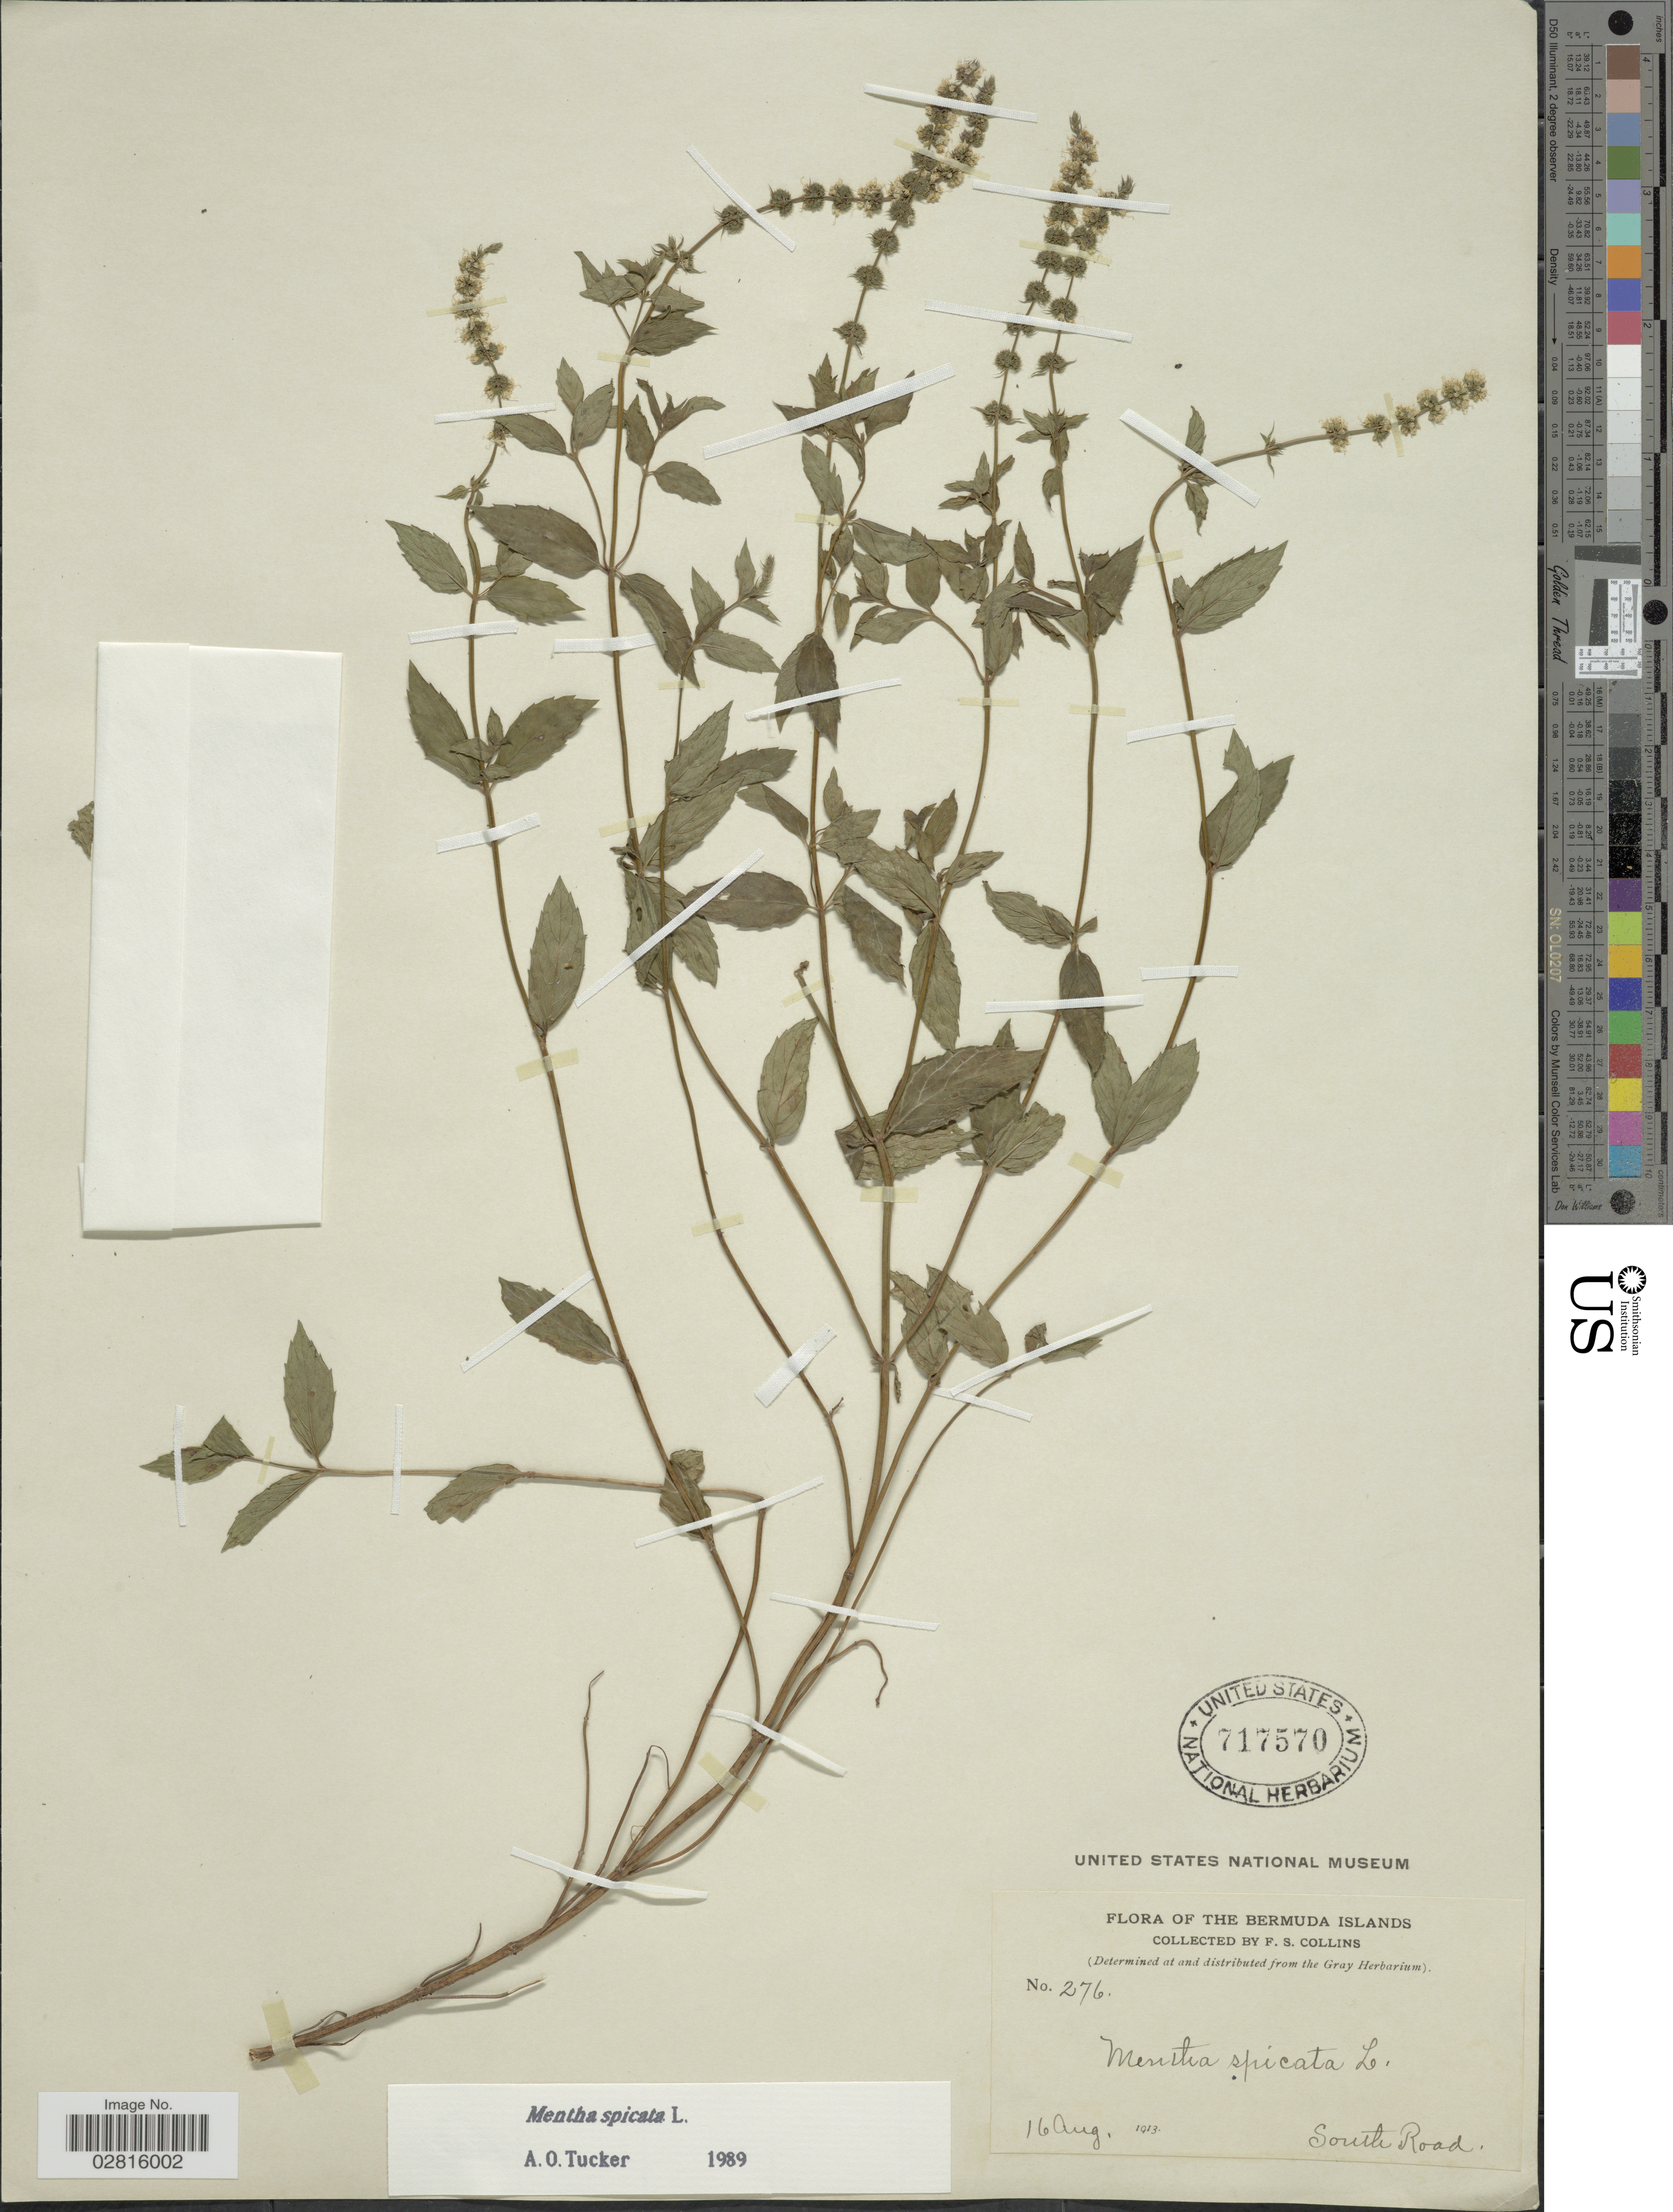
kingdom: Plantae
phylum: Tracheophyta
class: Magnoliopsida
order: Lamiales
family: Lamiaceae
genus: Mentha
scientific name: Mentha spicata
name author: L.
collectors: F. Collins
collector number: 276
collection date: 1913-08-16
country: Bermuda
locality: Bermuda Islands. South Road.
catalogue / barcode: US 717570